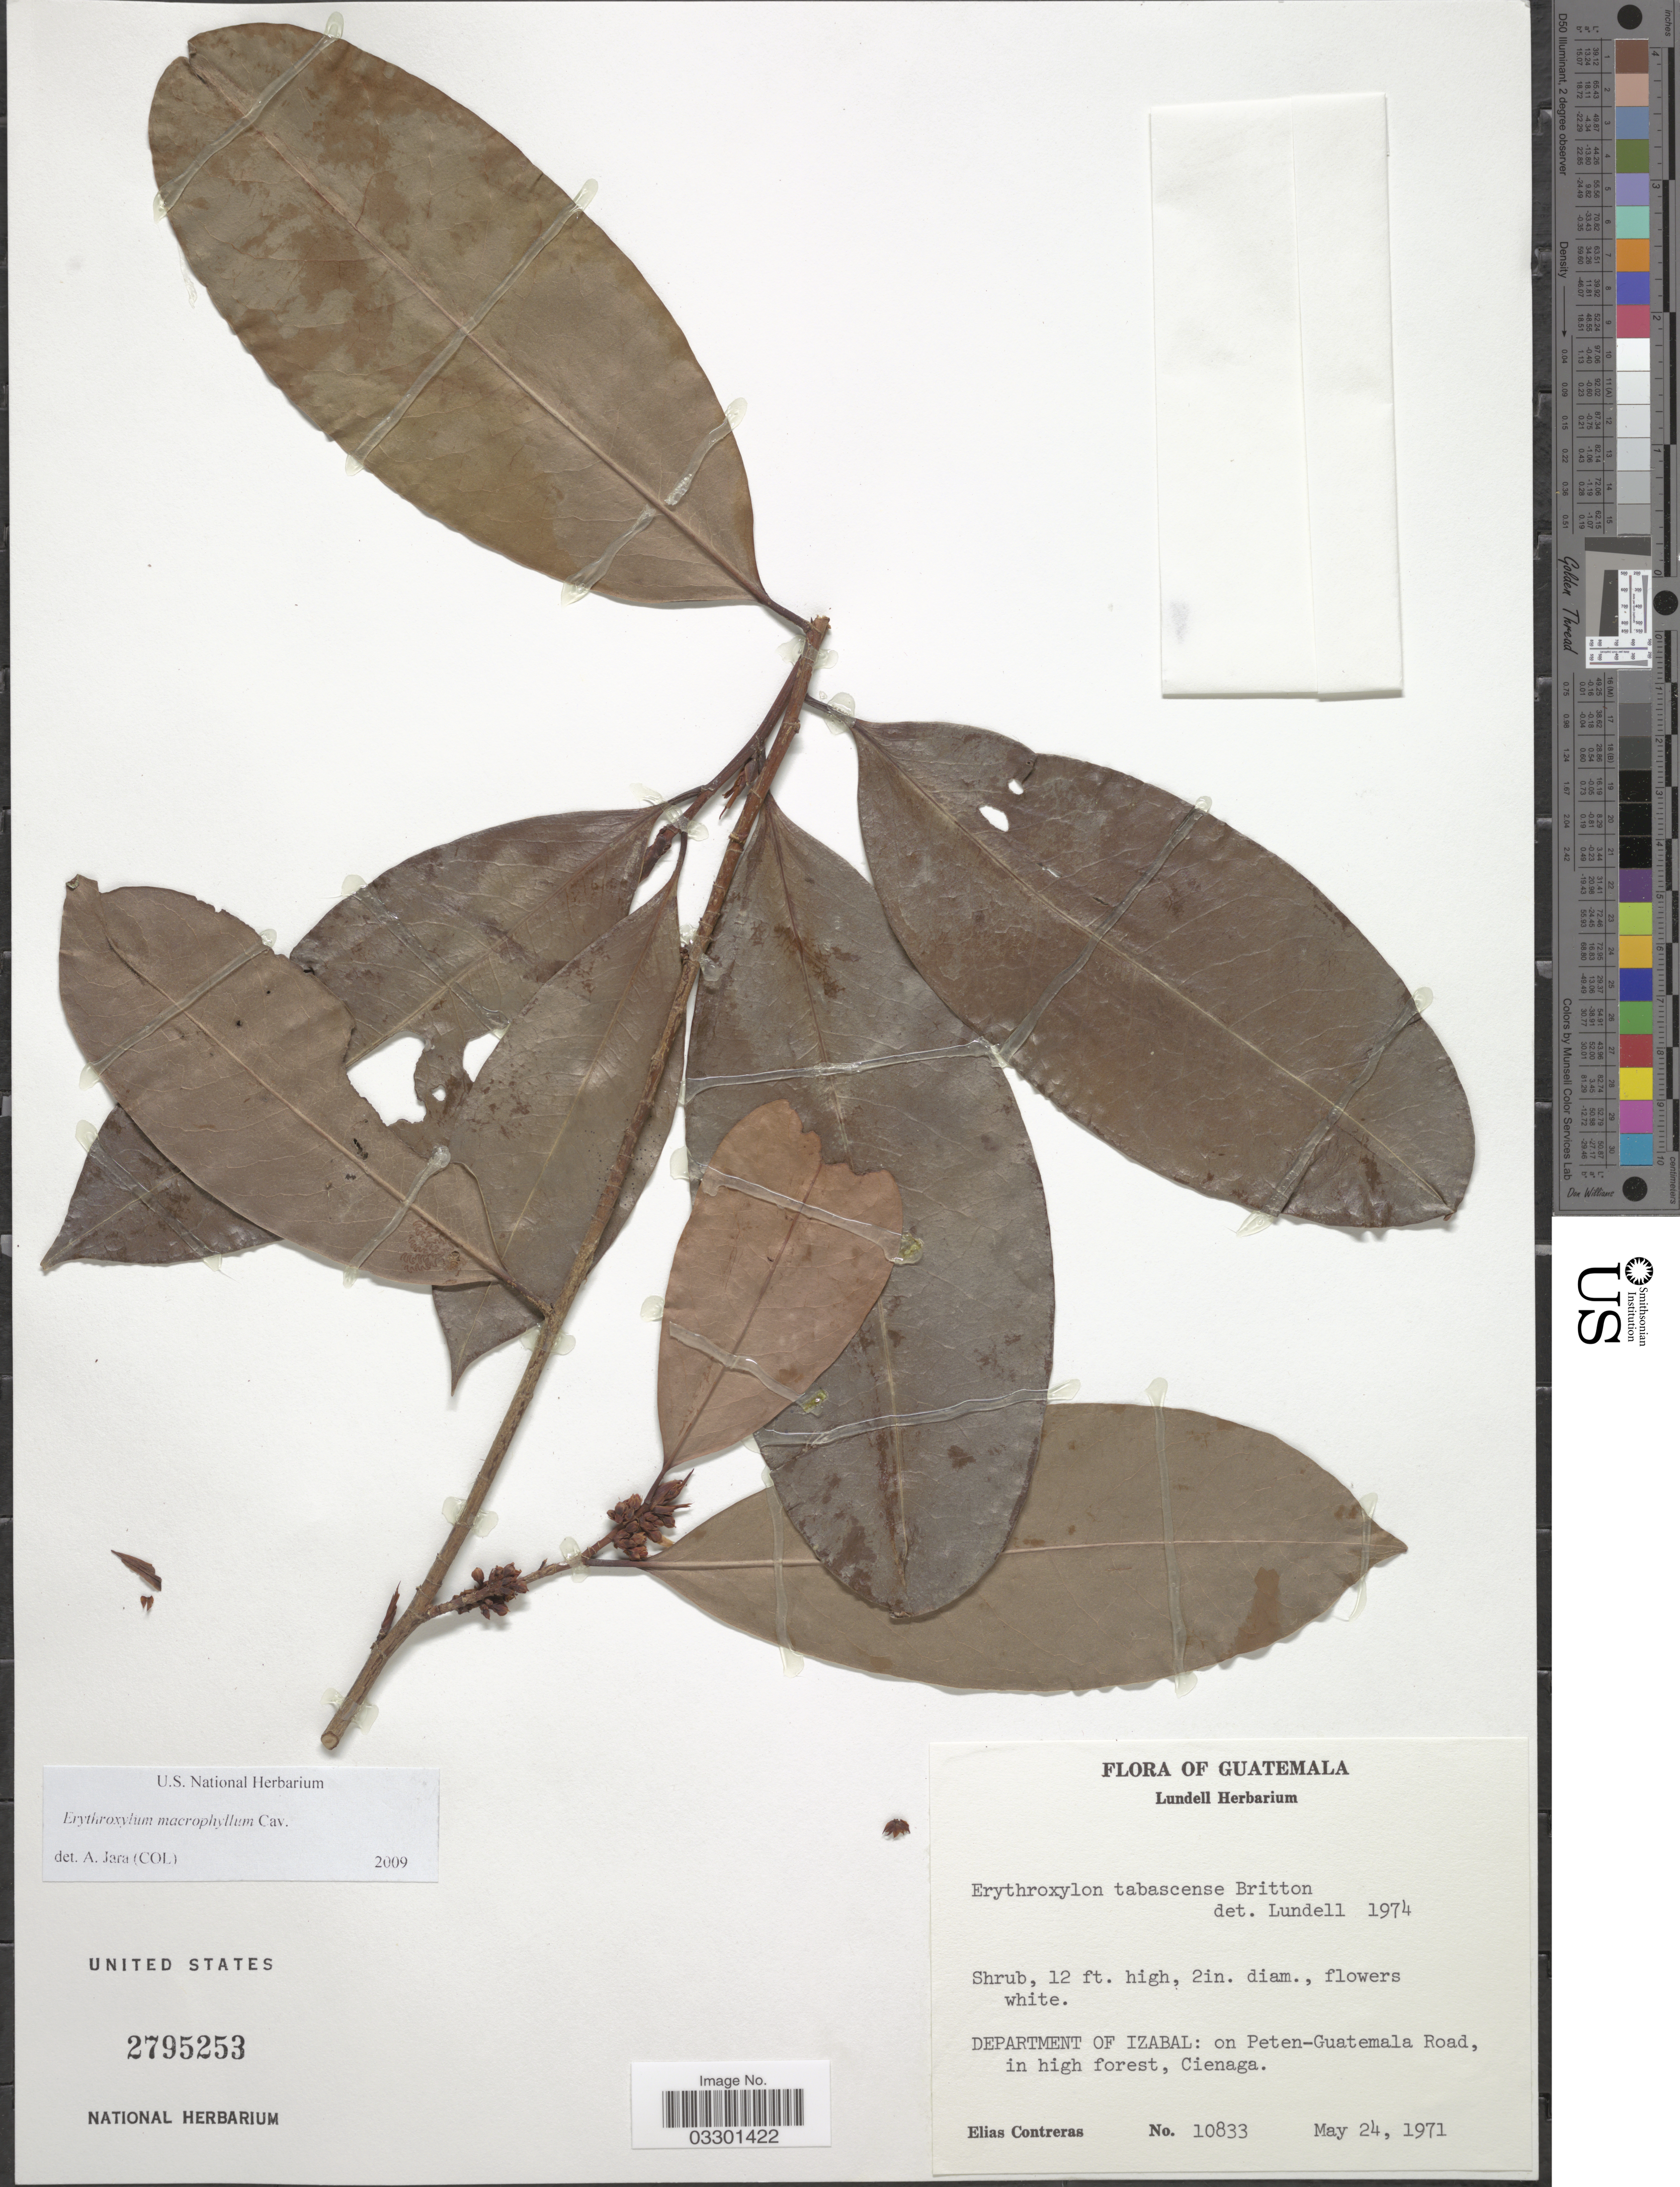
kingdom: Plantae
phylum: Tracheophyta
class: Magnoliopsida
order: Malpighiales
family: Erythroxylaceae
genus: Erythroxylum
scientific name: Erythroxylum macrophyllum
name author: Cav.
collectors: E. Contreras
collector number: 10833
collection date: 1971-05-24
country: Guatemala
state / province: Izabal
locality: Department of Izabal: on Peten-Guatemala Road, in high forest, Cienaga.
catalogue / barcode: US 2795253